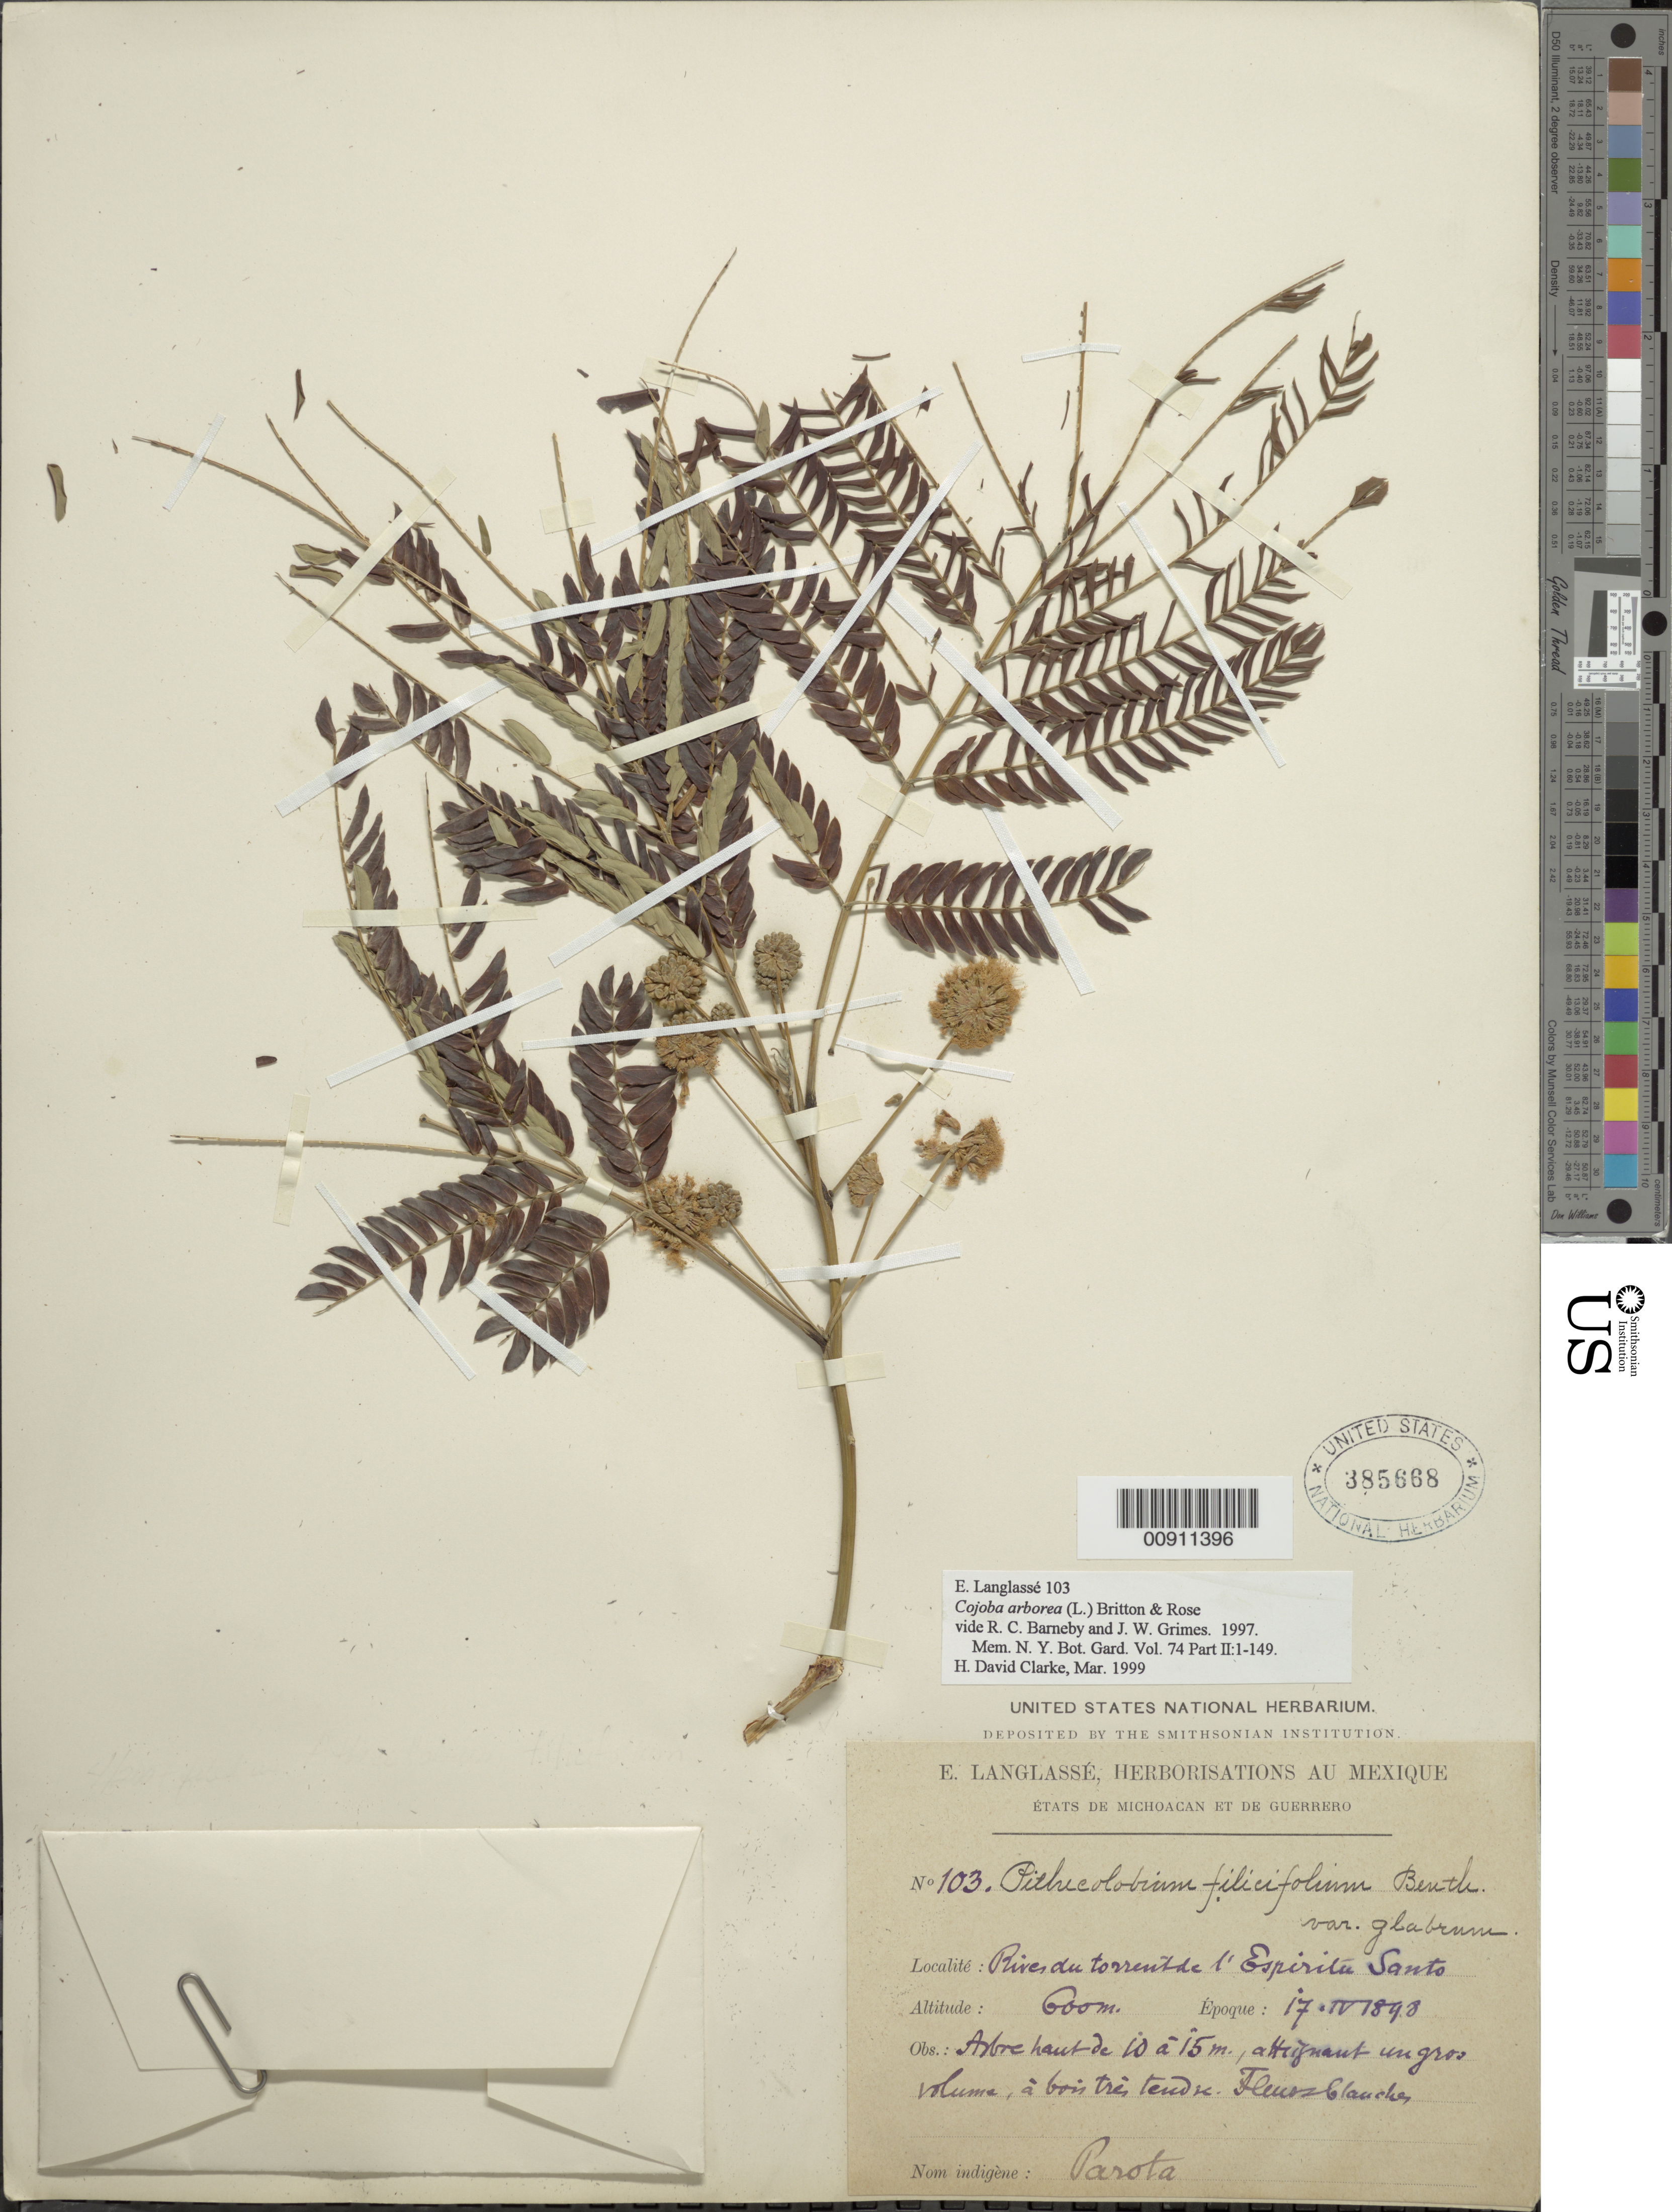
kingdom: Plantae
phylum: Tracheophyta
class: Magnoliopsida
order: Fabales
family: Fabaceae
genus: Cojoba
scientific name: Cojoba arborea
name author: (L.) Britton & Rose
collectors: E. Langlassé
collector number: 103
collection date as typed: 17 Apr 1898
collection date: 1898-04-17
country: Mexico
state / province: Guerrero / Michoacán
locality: Rives du torrent de l'Espiritu Santo. États de Michoacán et de Guerrero.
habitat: Rives du torrent; à bois très tendra.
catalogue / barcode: US 385668